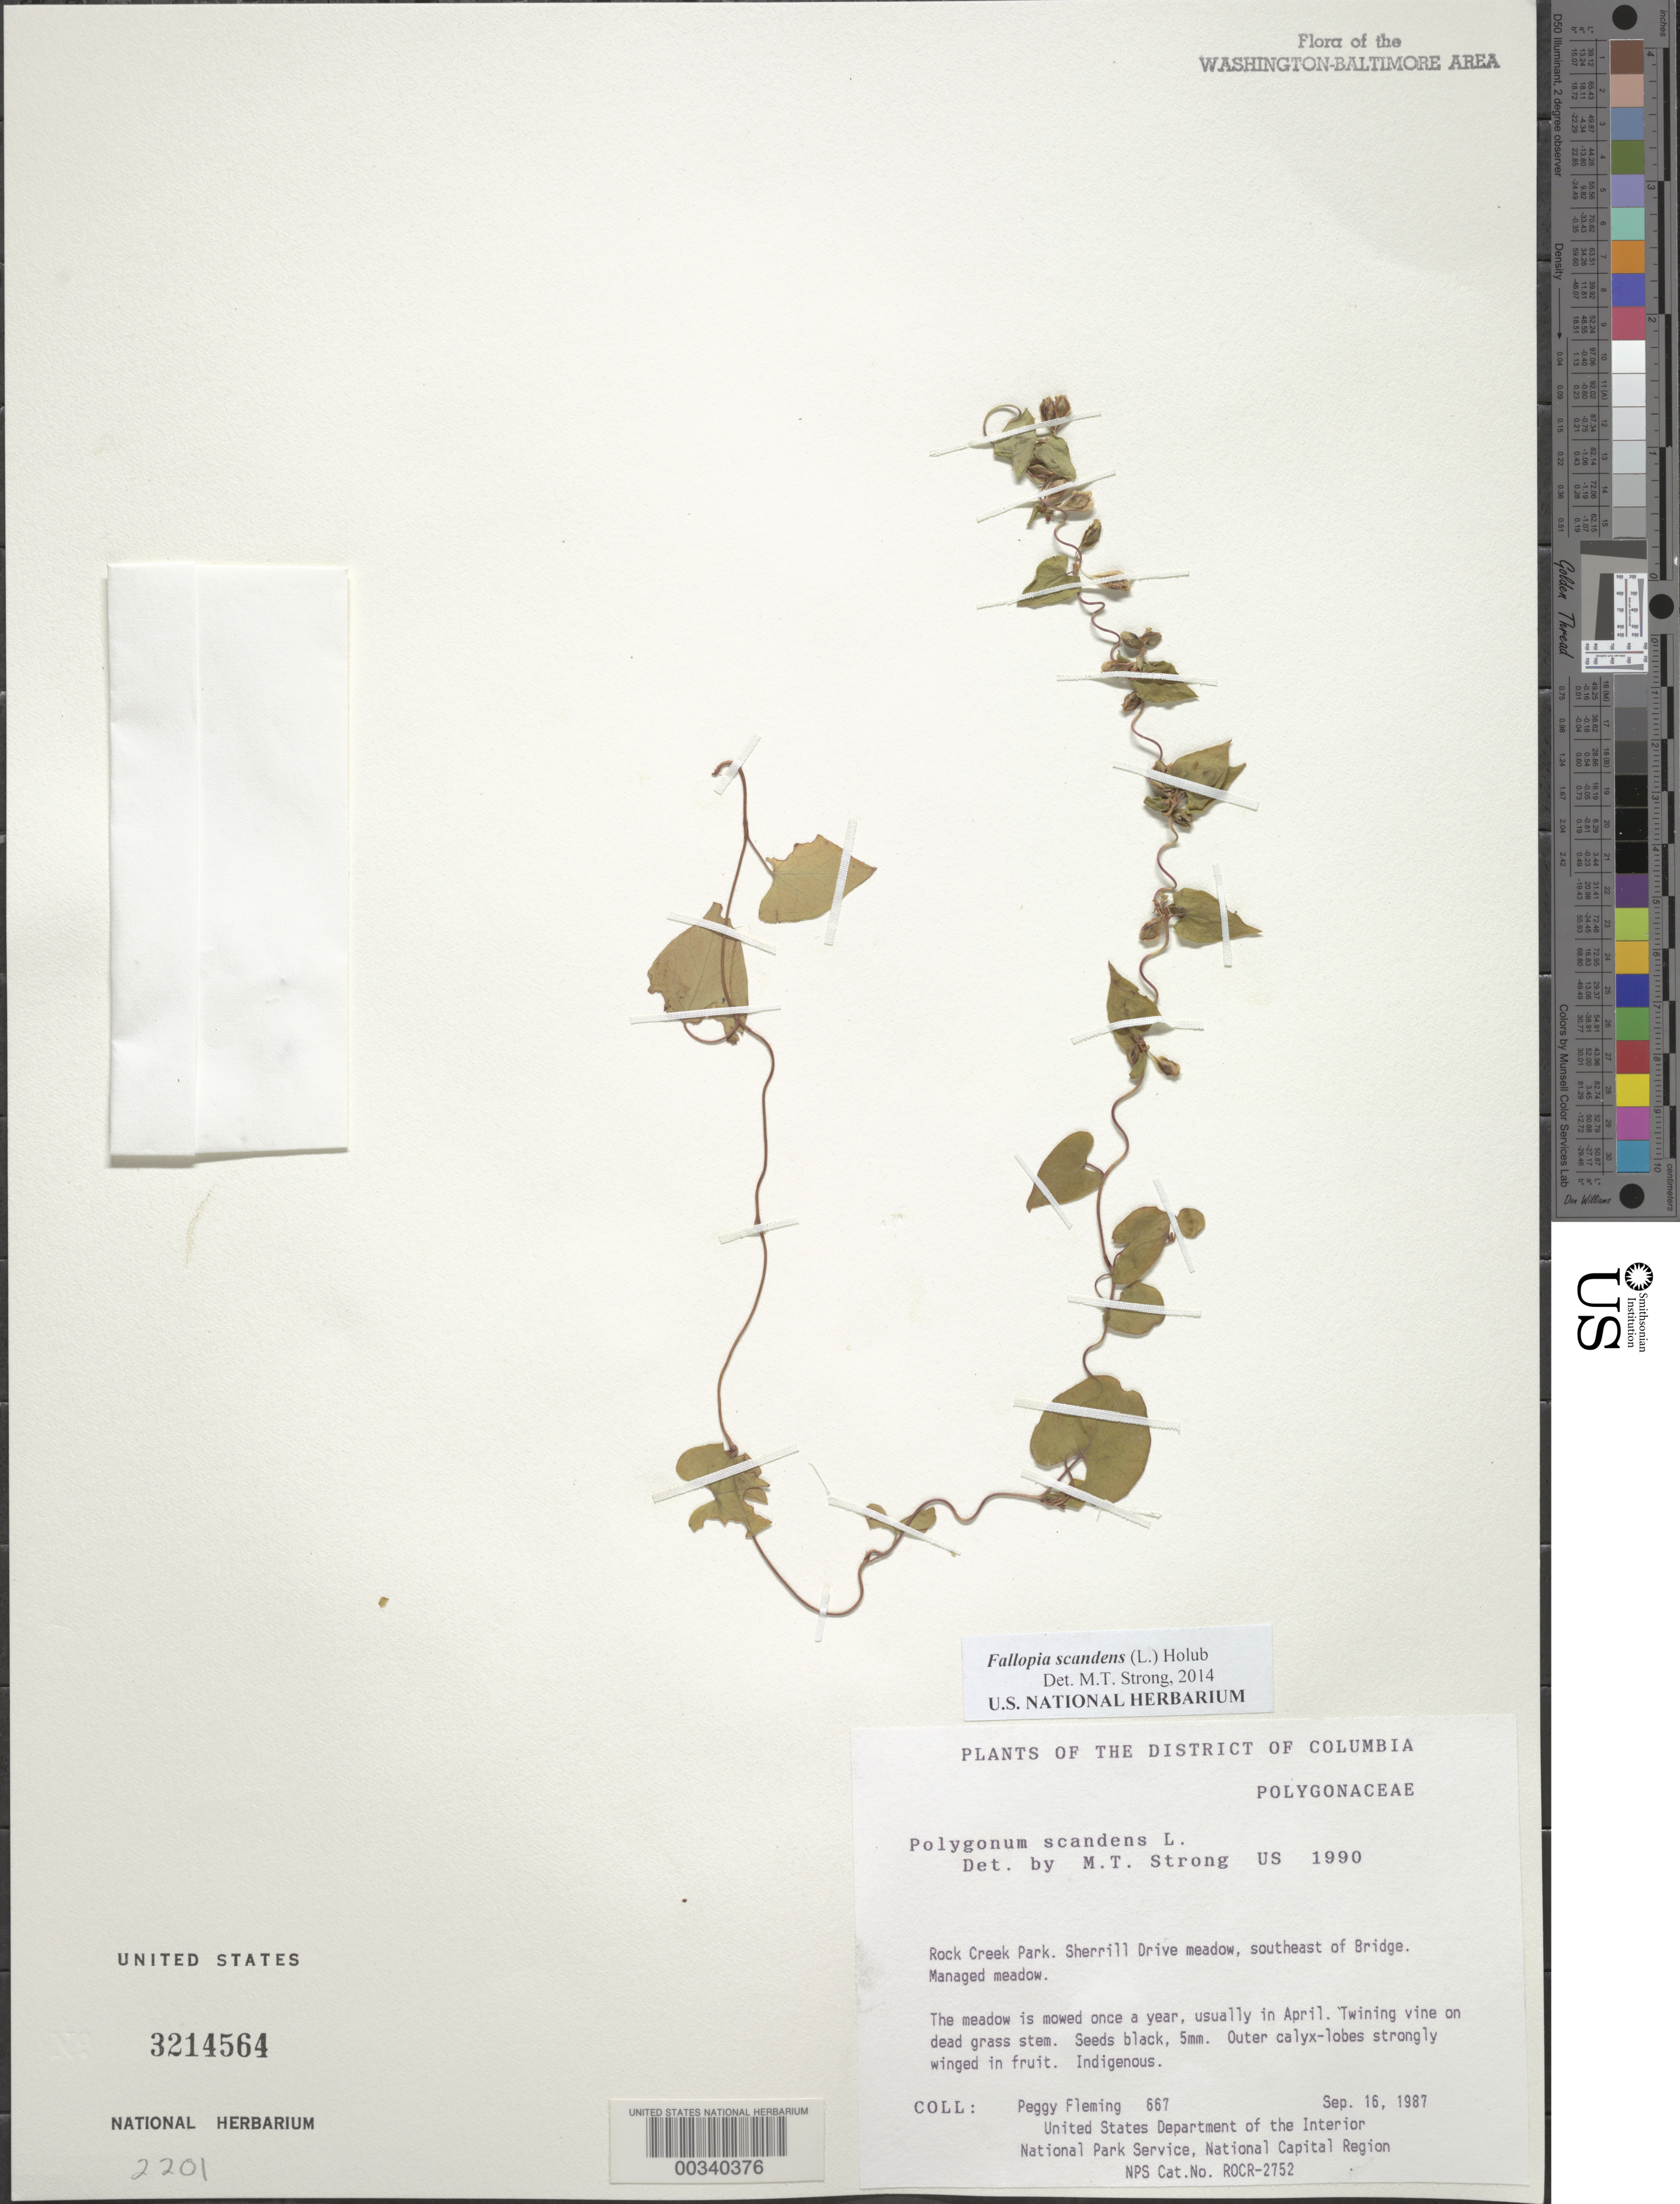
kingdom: Plantae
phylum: Tracheophyta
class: Magnoliopsida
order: Caryophyllales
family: Polygonaceae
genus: Polygonum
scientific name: Polygonum scandens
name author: L.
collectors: P. Fleming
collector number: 667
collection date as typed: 16 Sep 1987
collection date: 1987-09-16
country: United States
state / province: District of Columbia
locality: Rock Creek Park, Sherrill Dr meadow, SE of Bridge Rock Creek Park and Vicinity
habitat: Managed meadow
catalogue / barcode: US 3214564